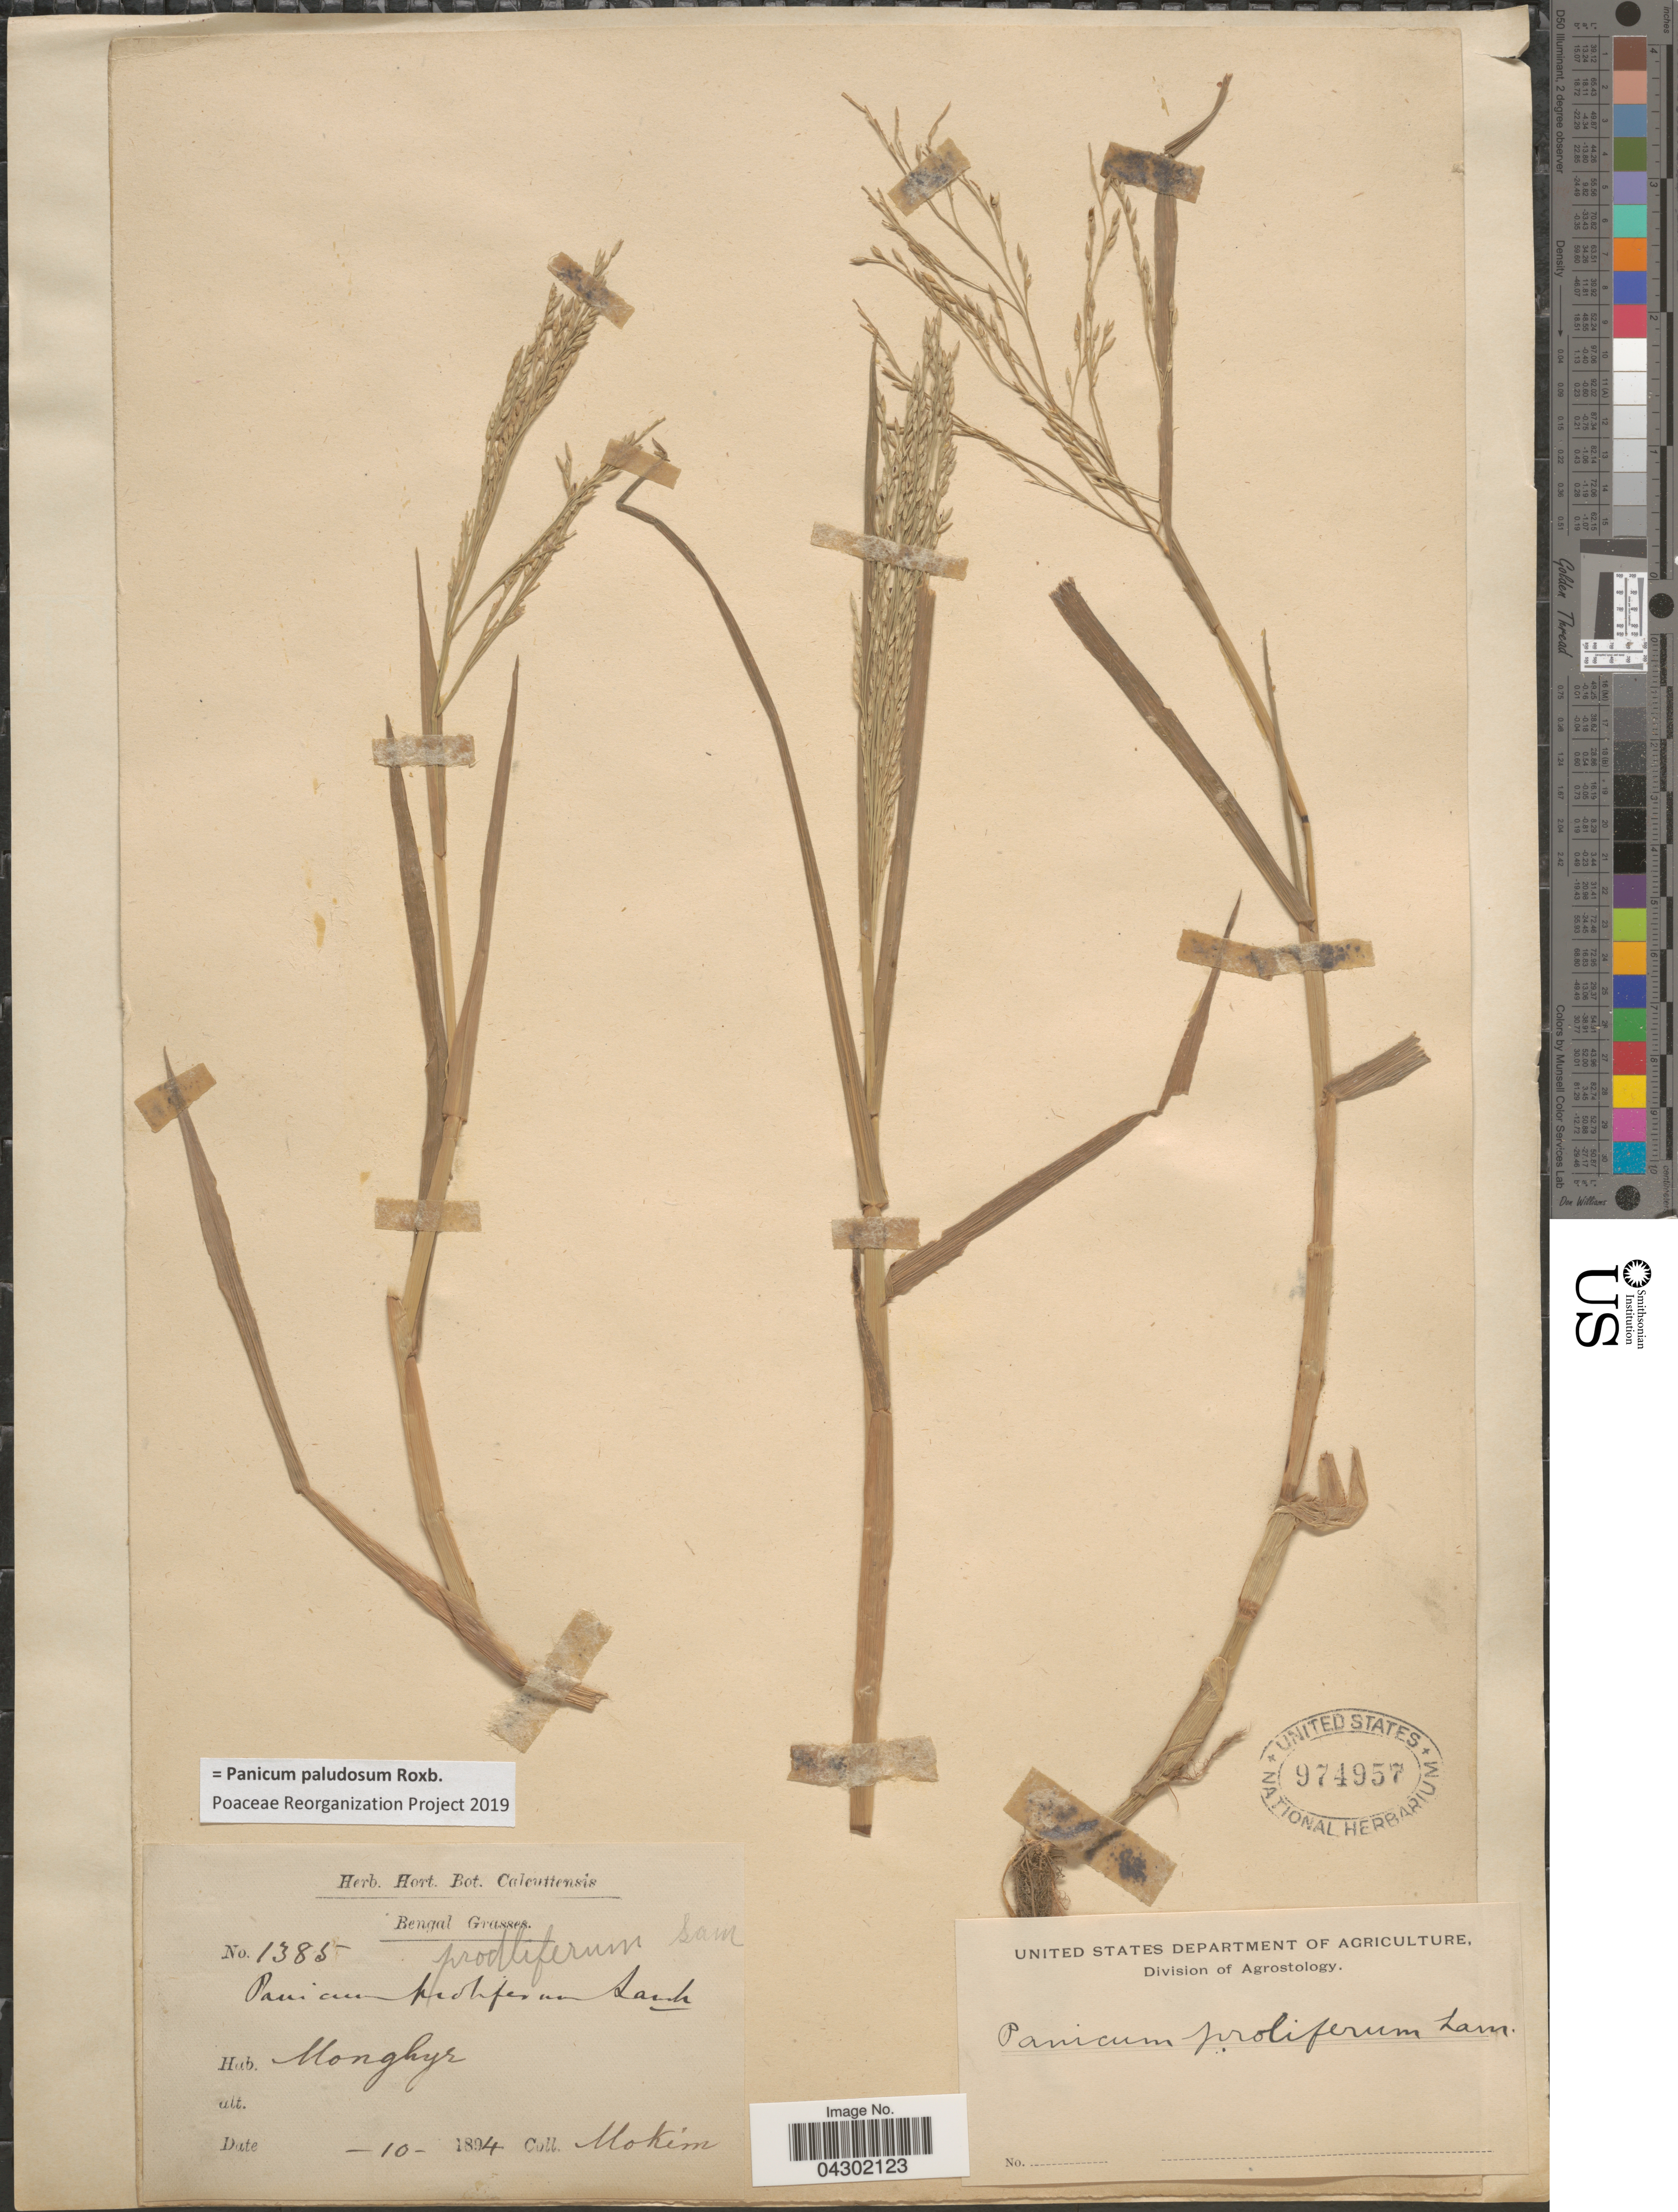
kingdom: Plantae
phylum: Tracheophyta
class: Liliopsida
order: Poales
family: Poaceae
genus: Panicum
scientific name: Panicum paludosum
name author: Roxb.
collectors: -. Mokim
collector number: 1385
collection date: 1894-10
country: India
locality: Bengal. Monghyr.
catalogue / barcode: US 974957